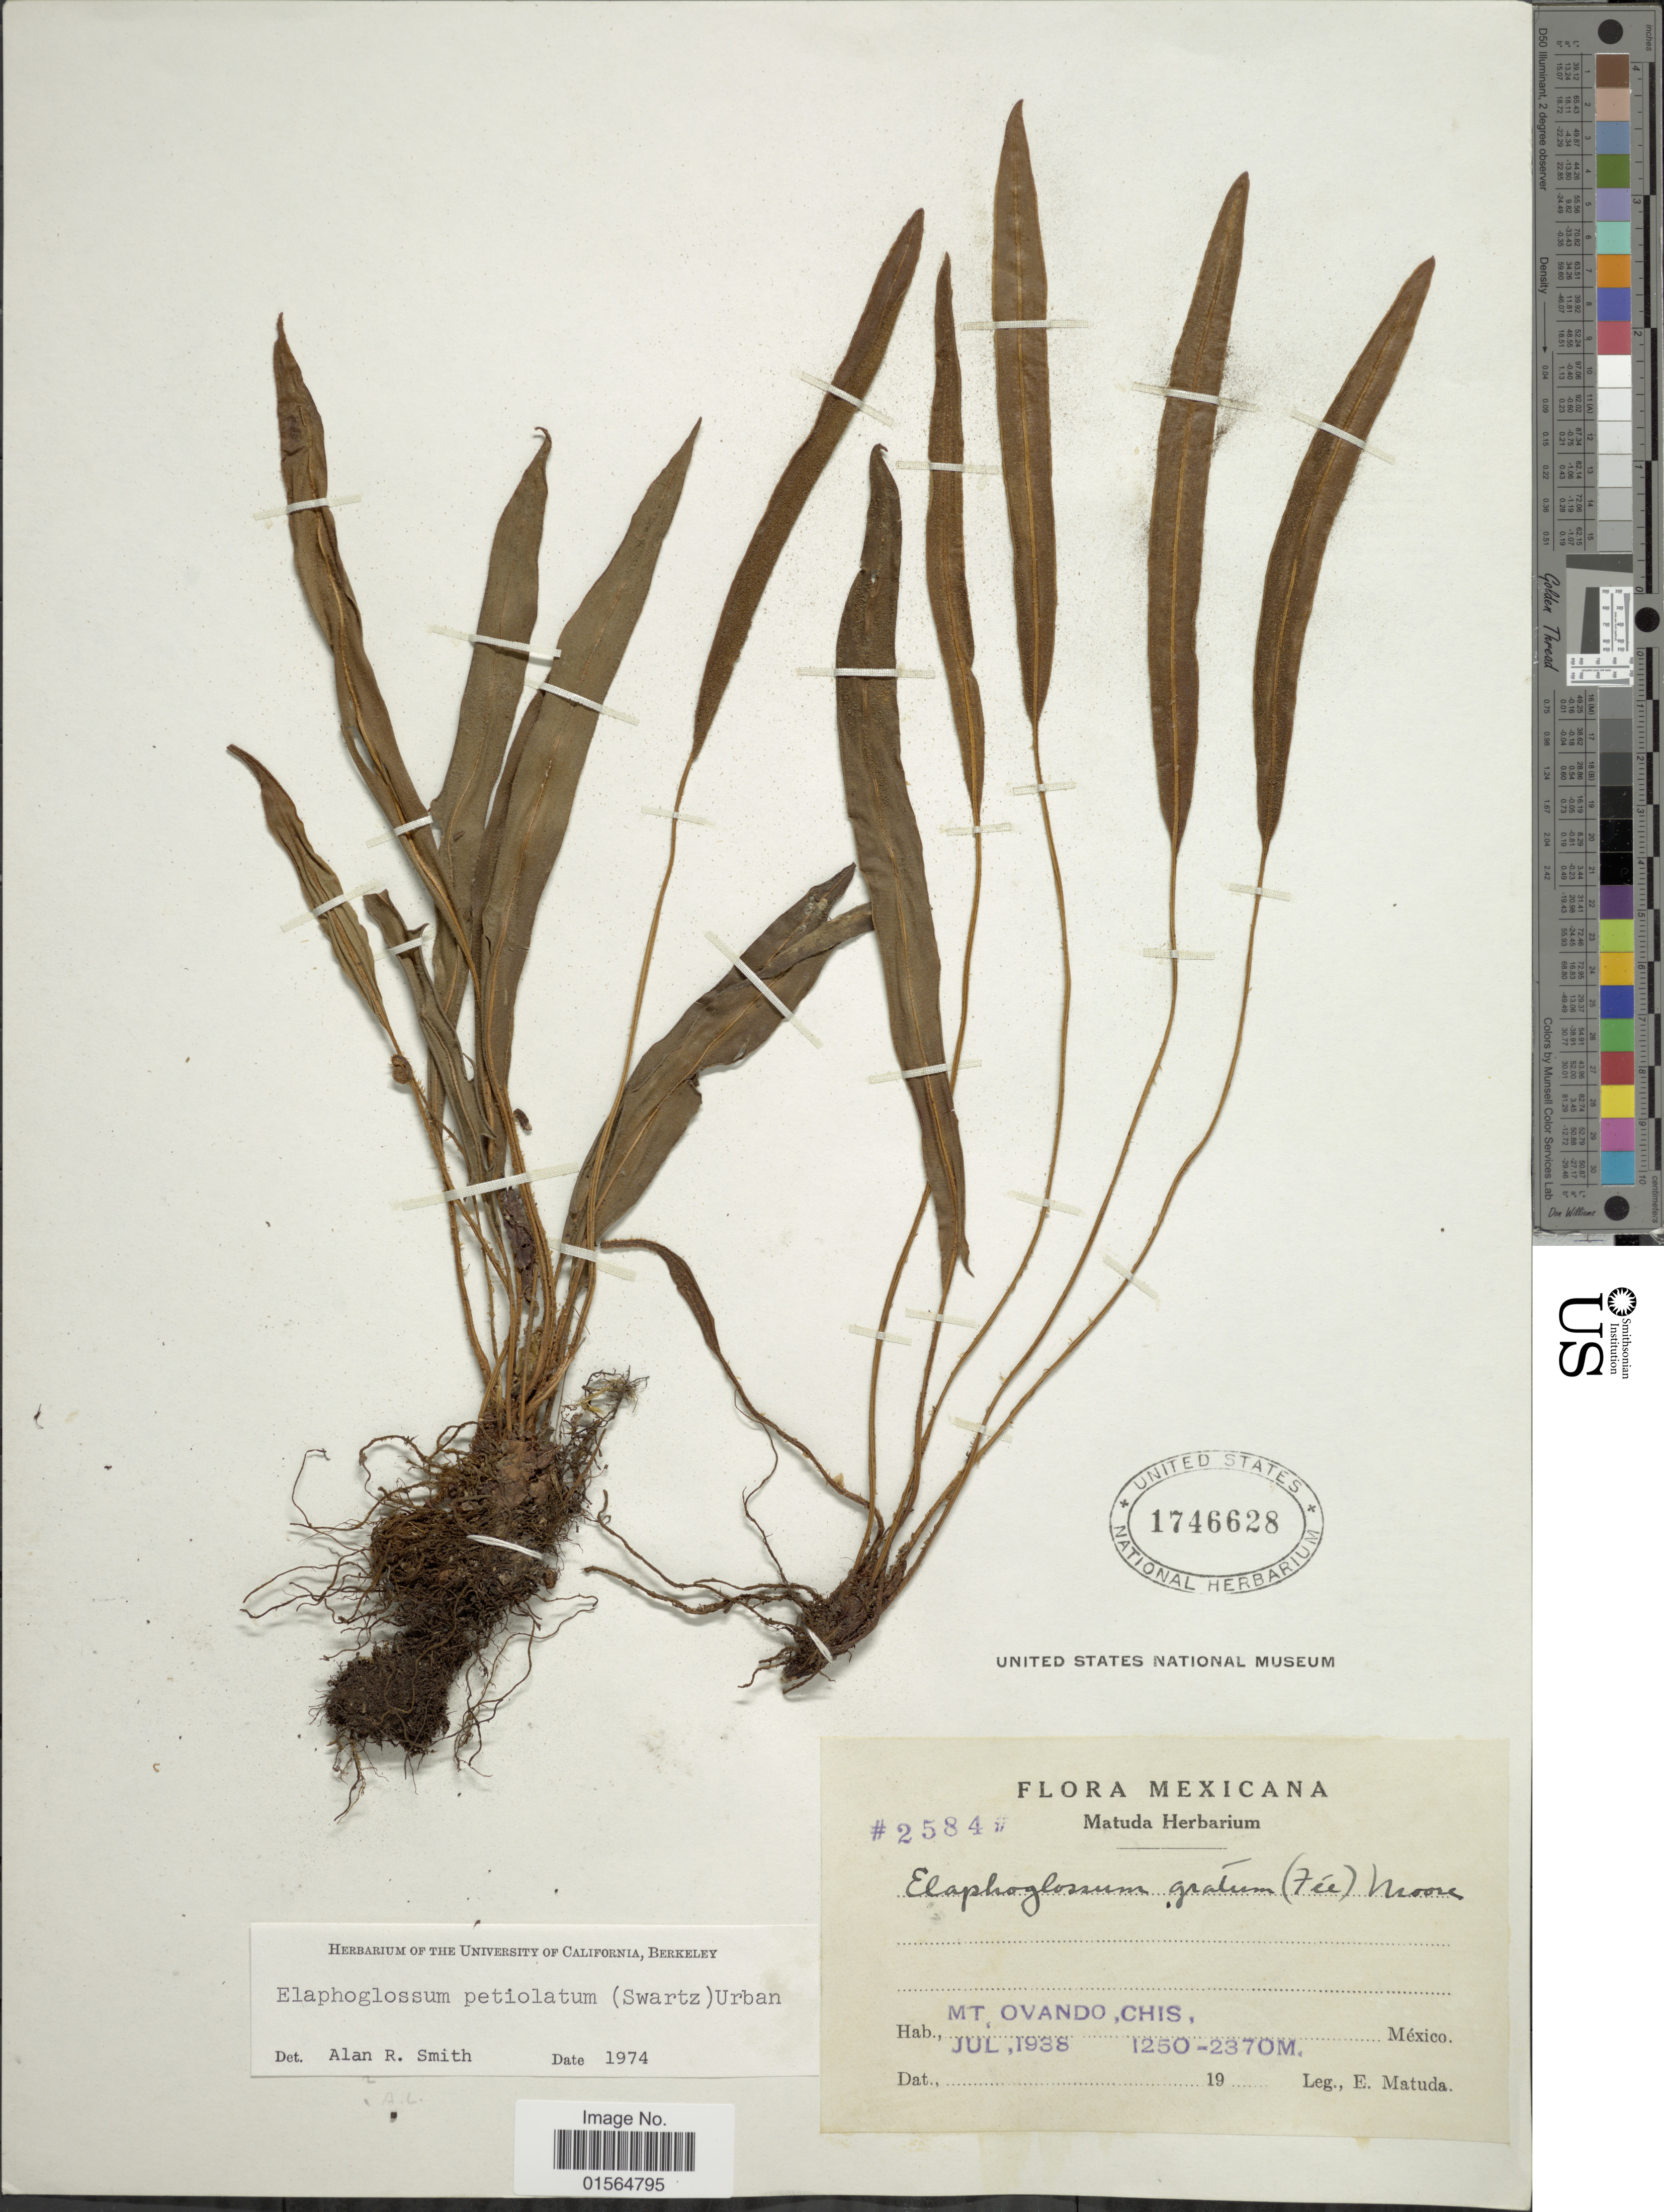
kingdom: Plantae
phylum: Tracheophyta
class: Polypodiopsida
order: Polypodiales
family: Dryopteridaceae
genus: Elaphoglossum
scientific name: Elaphoglossum petiolatum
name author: (Sw.) Urb.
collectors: E. Matuda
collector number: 2584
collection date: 1938-07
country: Mexico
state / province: Chiapas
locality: Mt. Ovando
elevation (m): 1250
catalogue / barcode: US 1746628